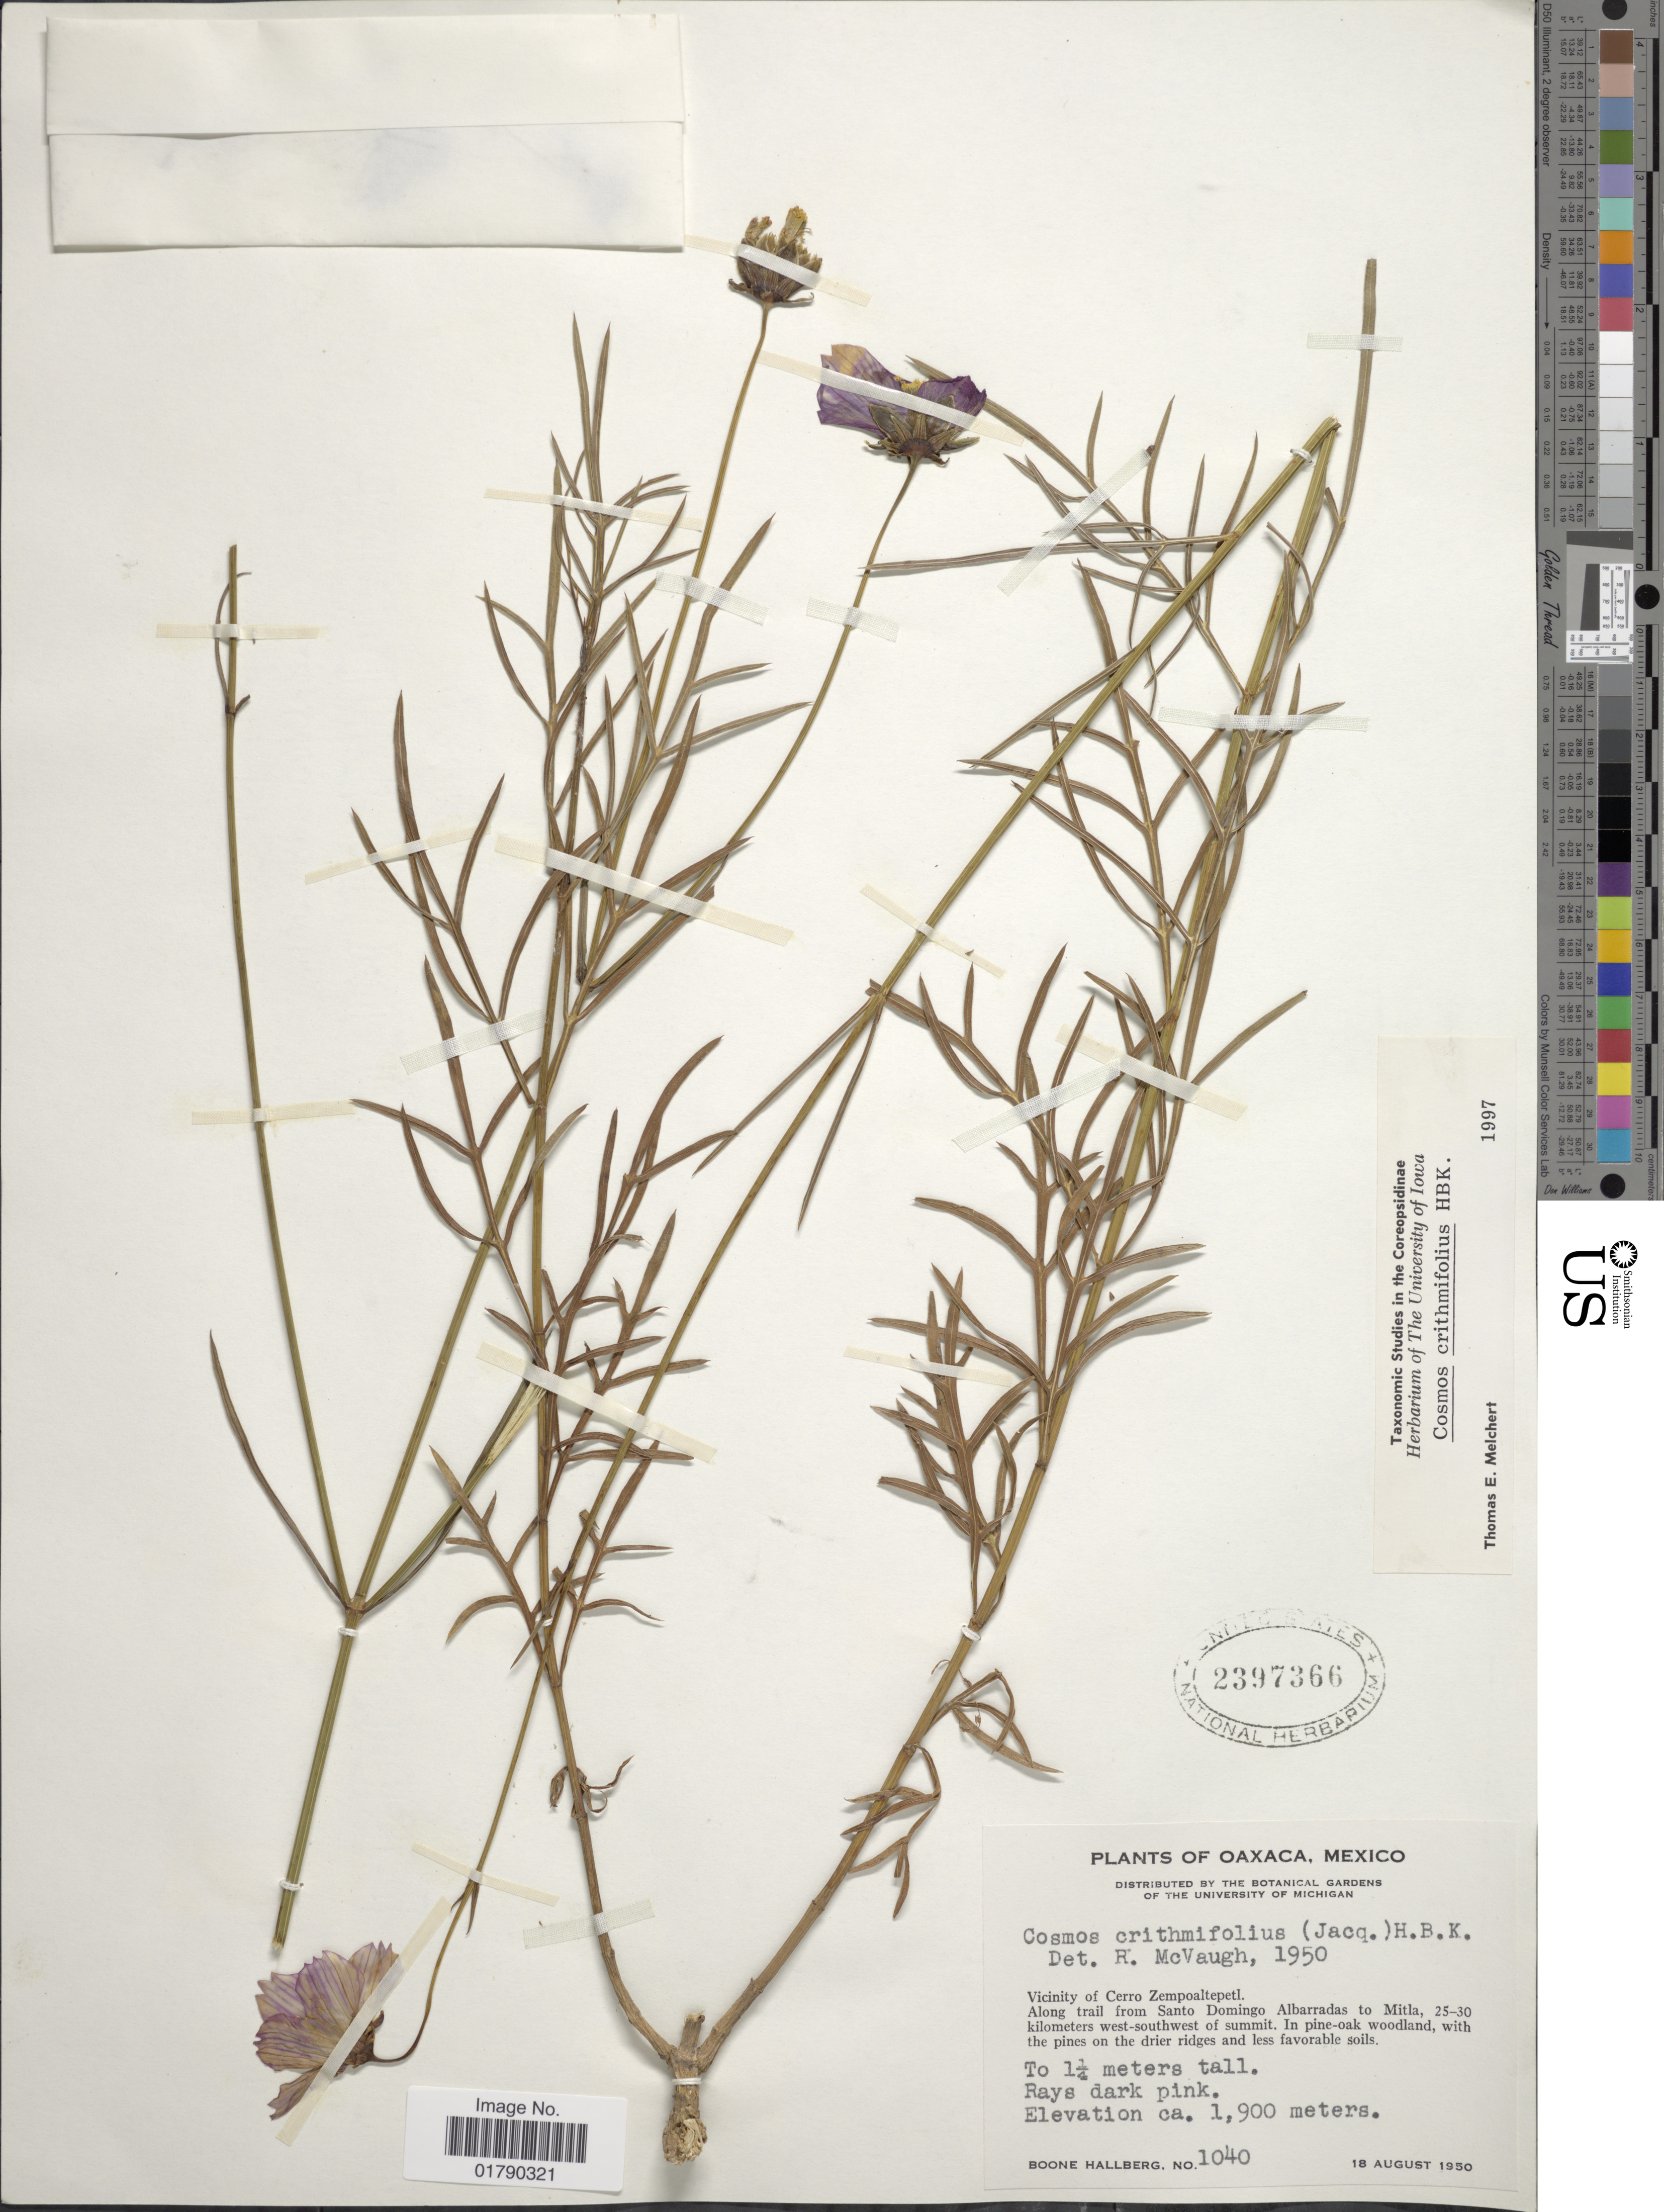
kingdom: Plantae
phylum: Tracheophyta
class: Magnoliopsida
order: Asterales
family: Asteraceae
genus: Cosmos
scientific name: Cosmos crithmifolius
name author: Kunth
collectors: B. Hallberg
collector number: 1040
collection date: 1950-08-18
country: Mexico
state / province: Oaxaca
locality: Vicinity of Cerro Zempoaltepetl, along trail from Santo Domingo Albarradas to Mitla, 25-30 kilometers west-southwest of summit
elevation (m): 1900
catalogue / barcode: US 2397366